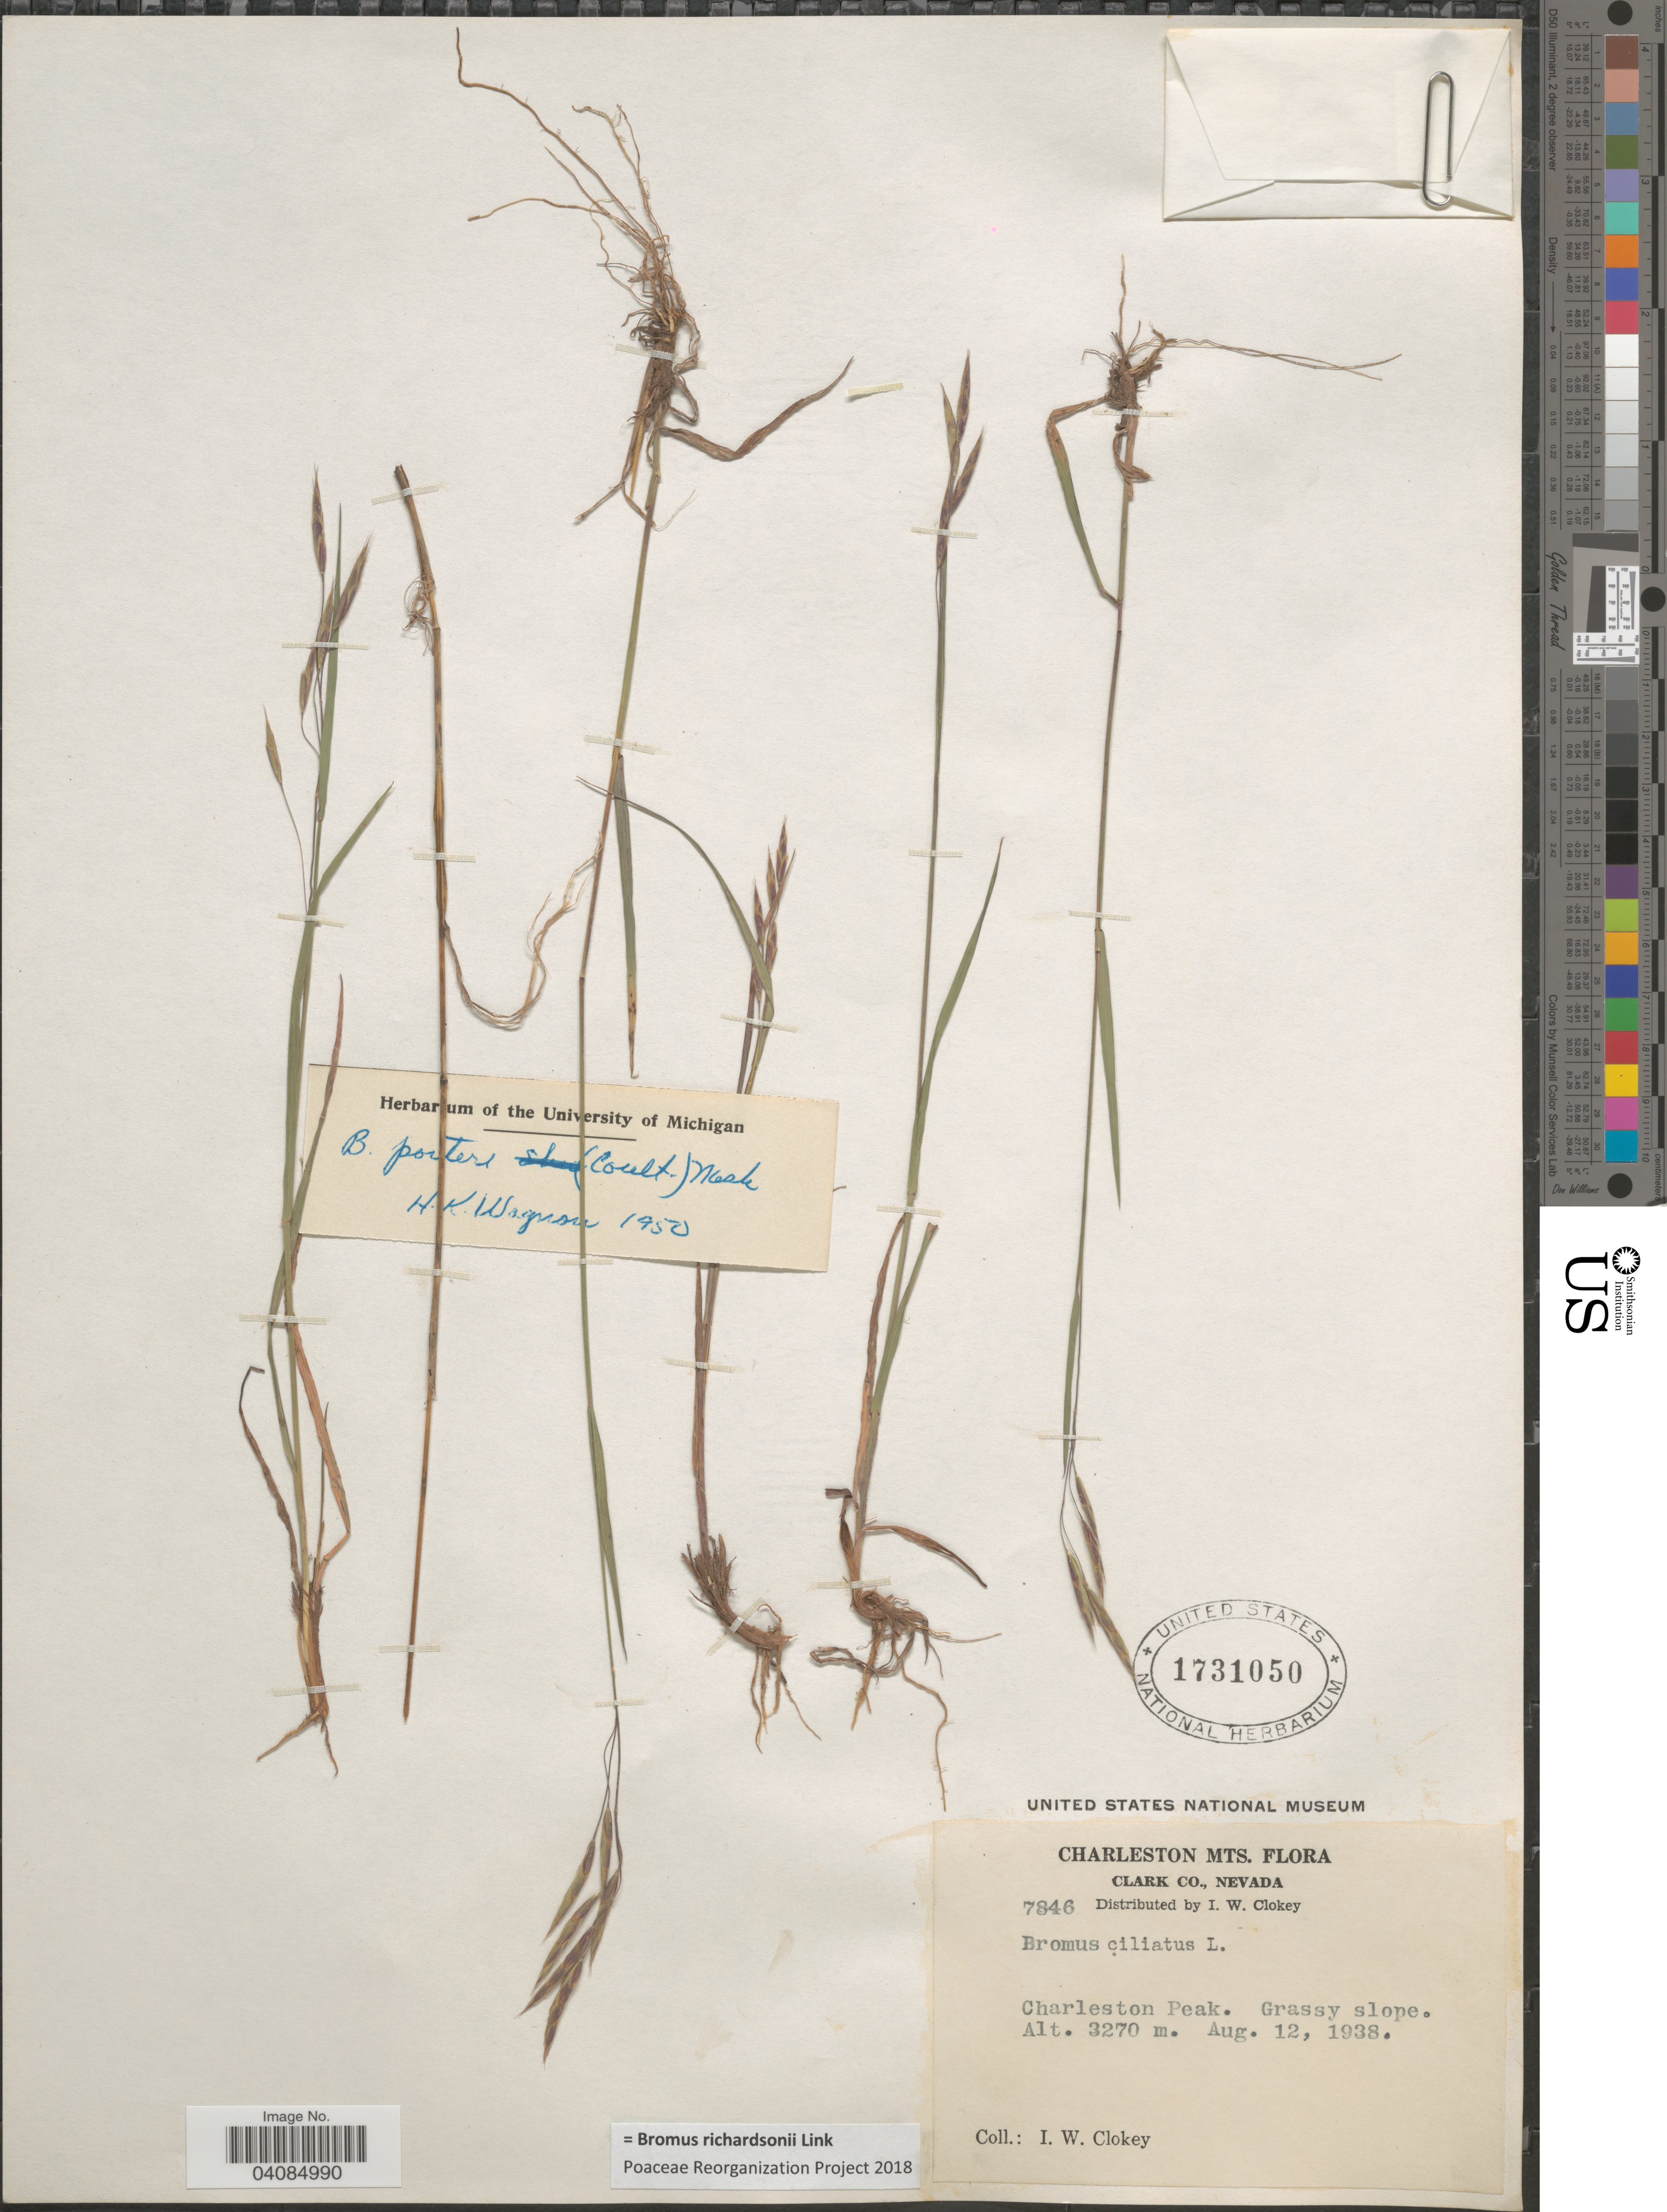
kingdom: Plantae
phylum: Tracheophyta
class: Liliopsida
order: Poales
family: Poaceae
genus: Bromus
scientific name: Bromus racemosus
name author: L.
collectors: I. W. Clokey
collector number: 7846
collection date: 1938-08-12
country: United States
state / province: Nevada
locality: Charleston Mts. Clark Co. Charleston Peak. Grassy slope.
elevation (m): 3270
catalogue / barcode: US 1731050